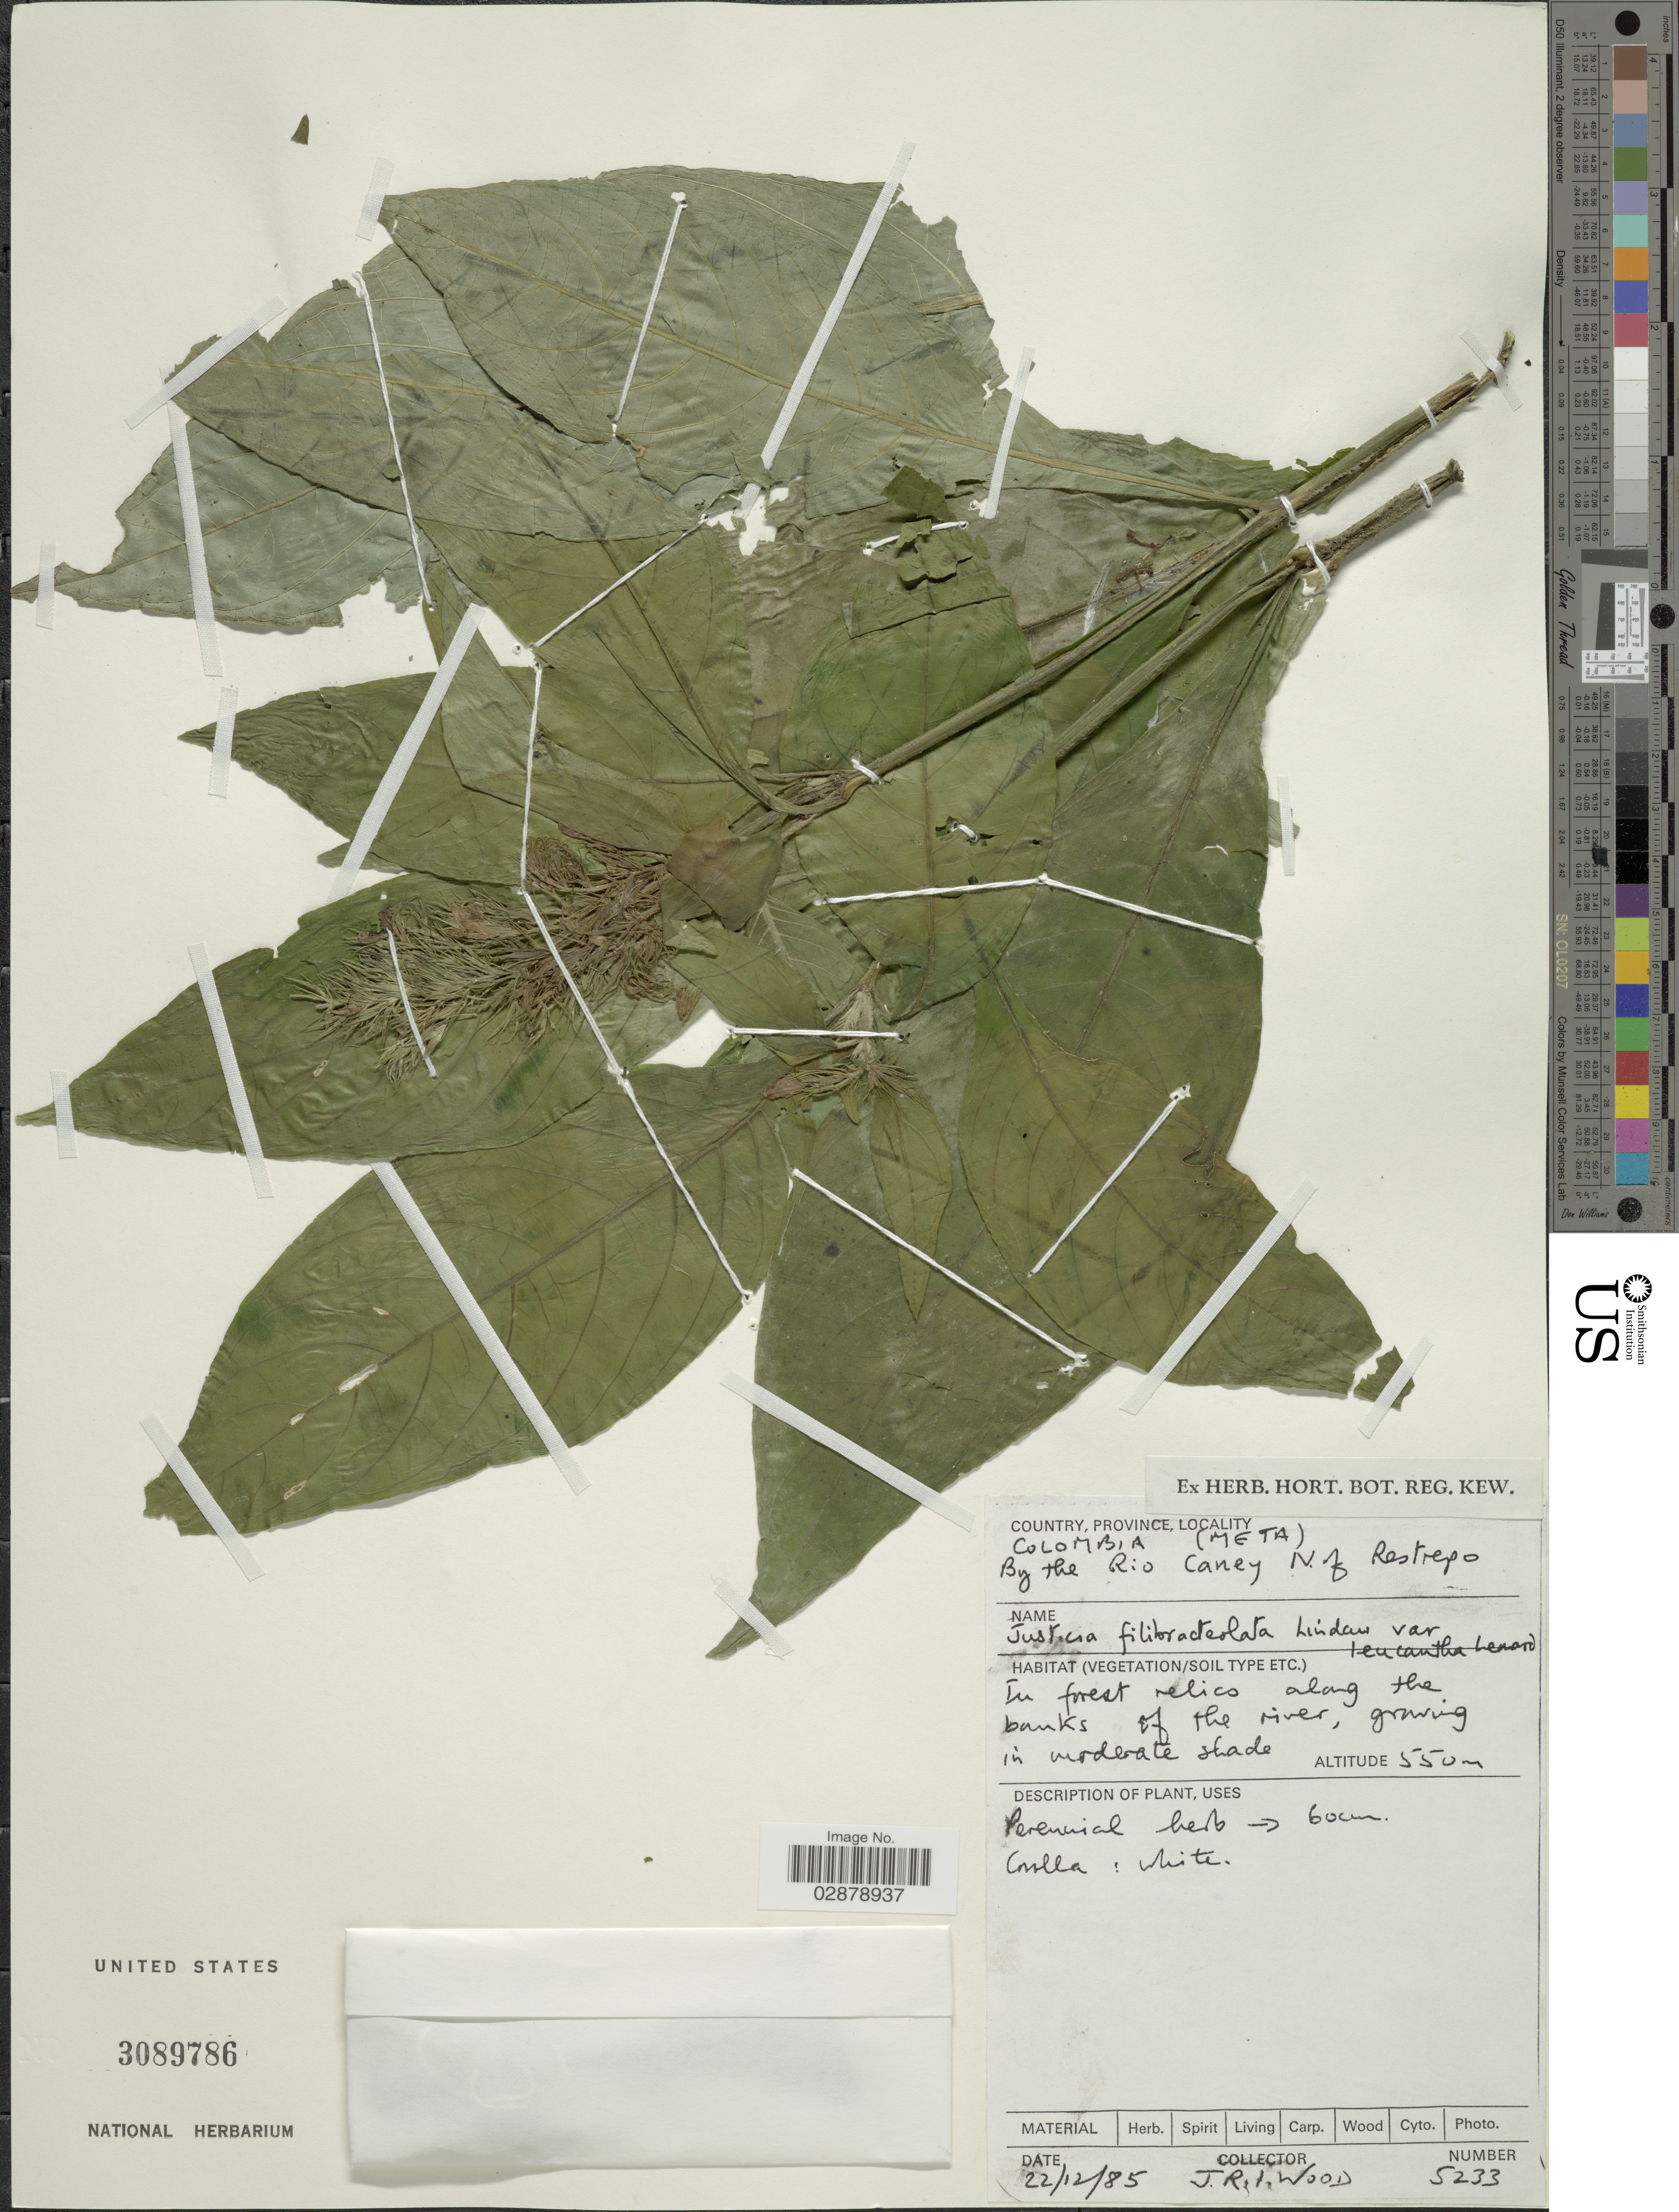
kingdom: Plantae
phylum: Tracheophyta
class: Magnoliopsida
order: Lamiales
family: Acanthaceae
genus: Justicia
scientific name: Justicia filibracteolata var. leucantha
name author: Leonard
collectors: J. R. I. Wood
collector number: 5233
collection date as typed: Transcribed d/m/y: 22/12/85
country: Colombia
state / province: Meta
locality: By the Rio Caney N. of Restrepo.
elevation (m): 550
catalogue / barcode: US 3089786